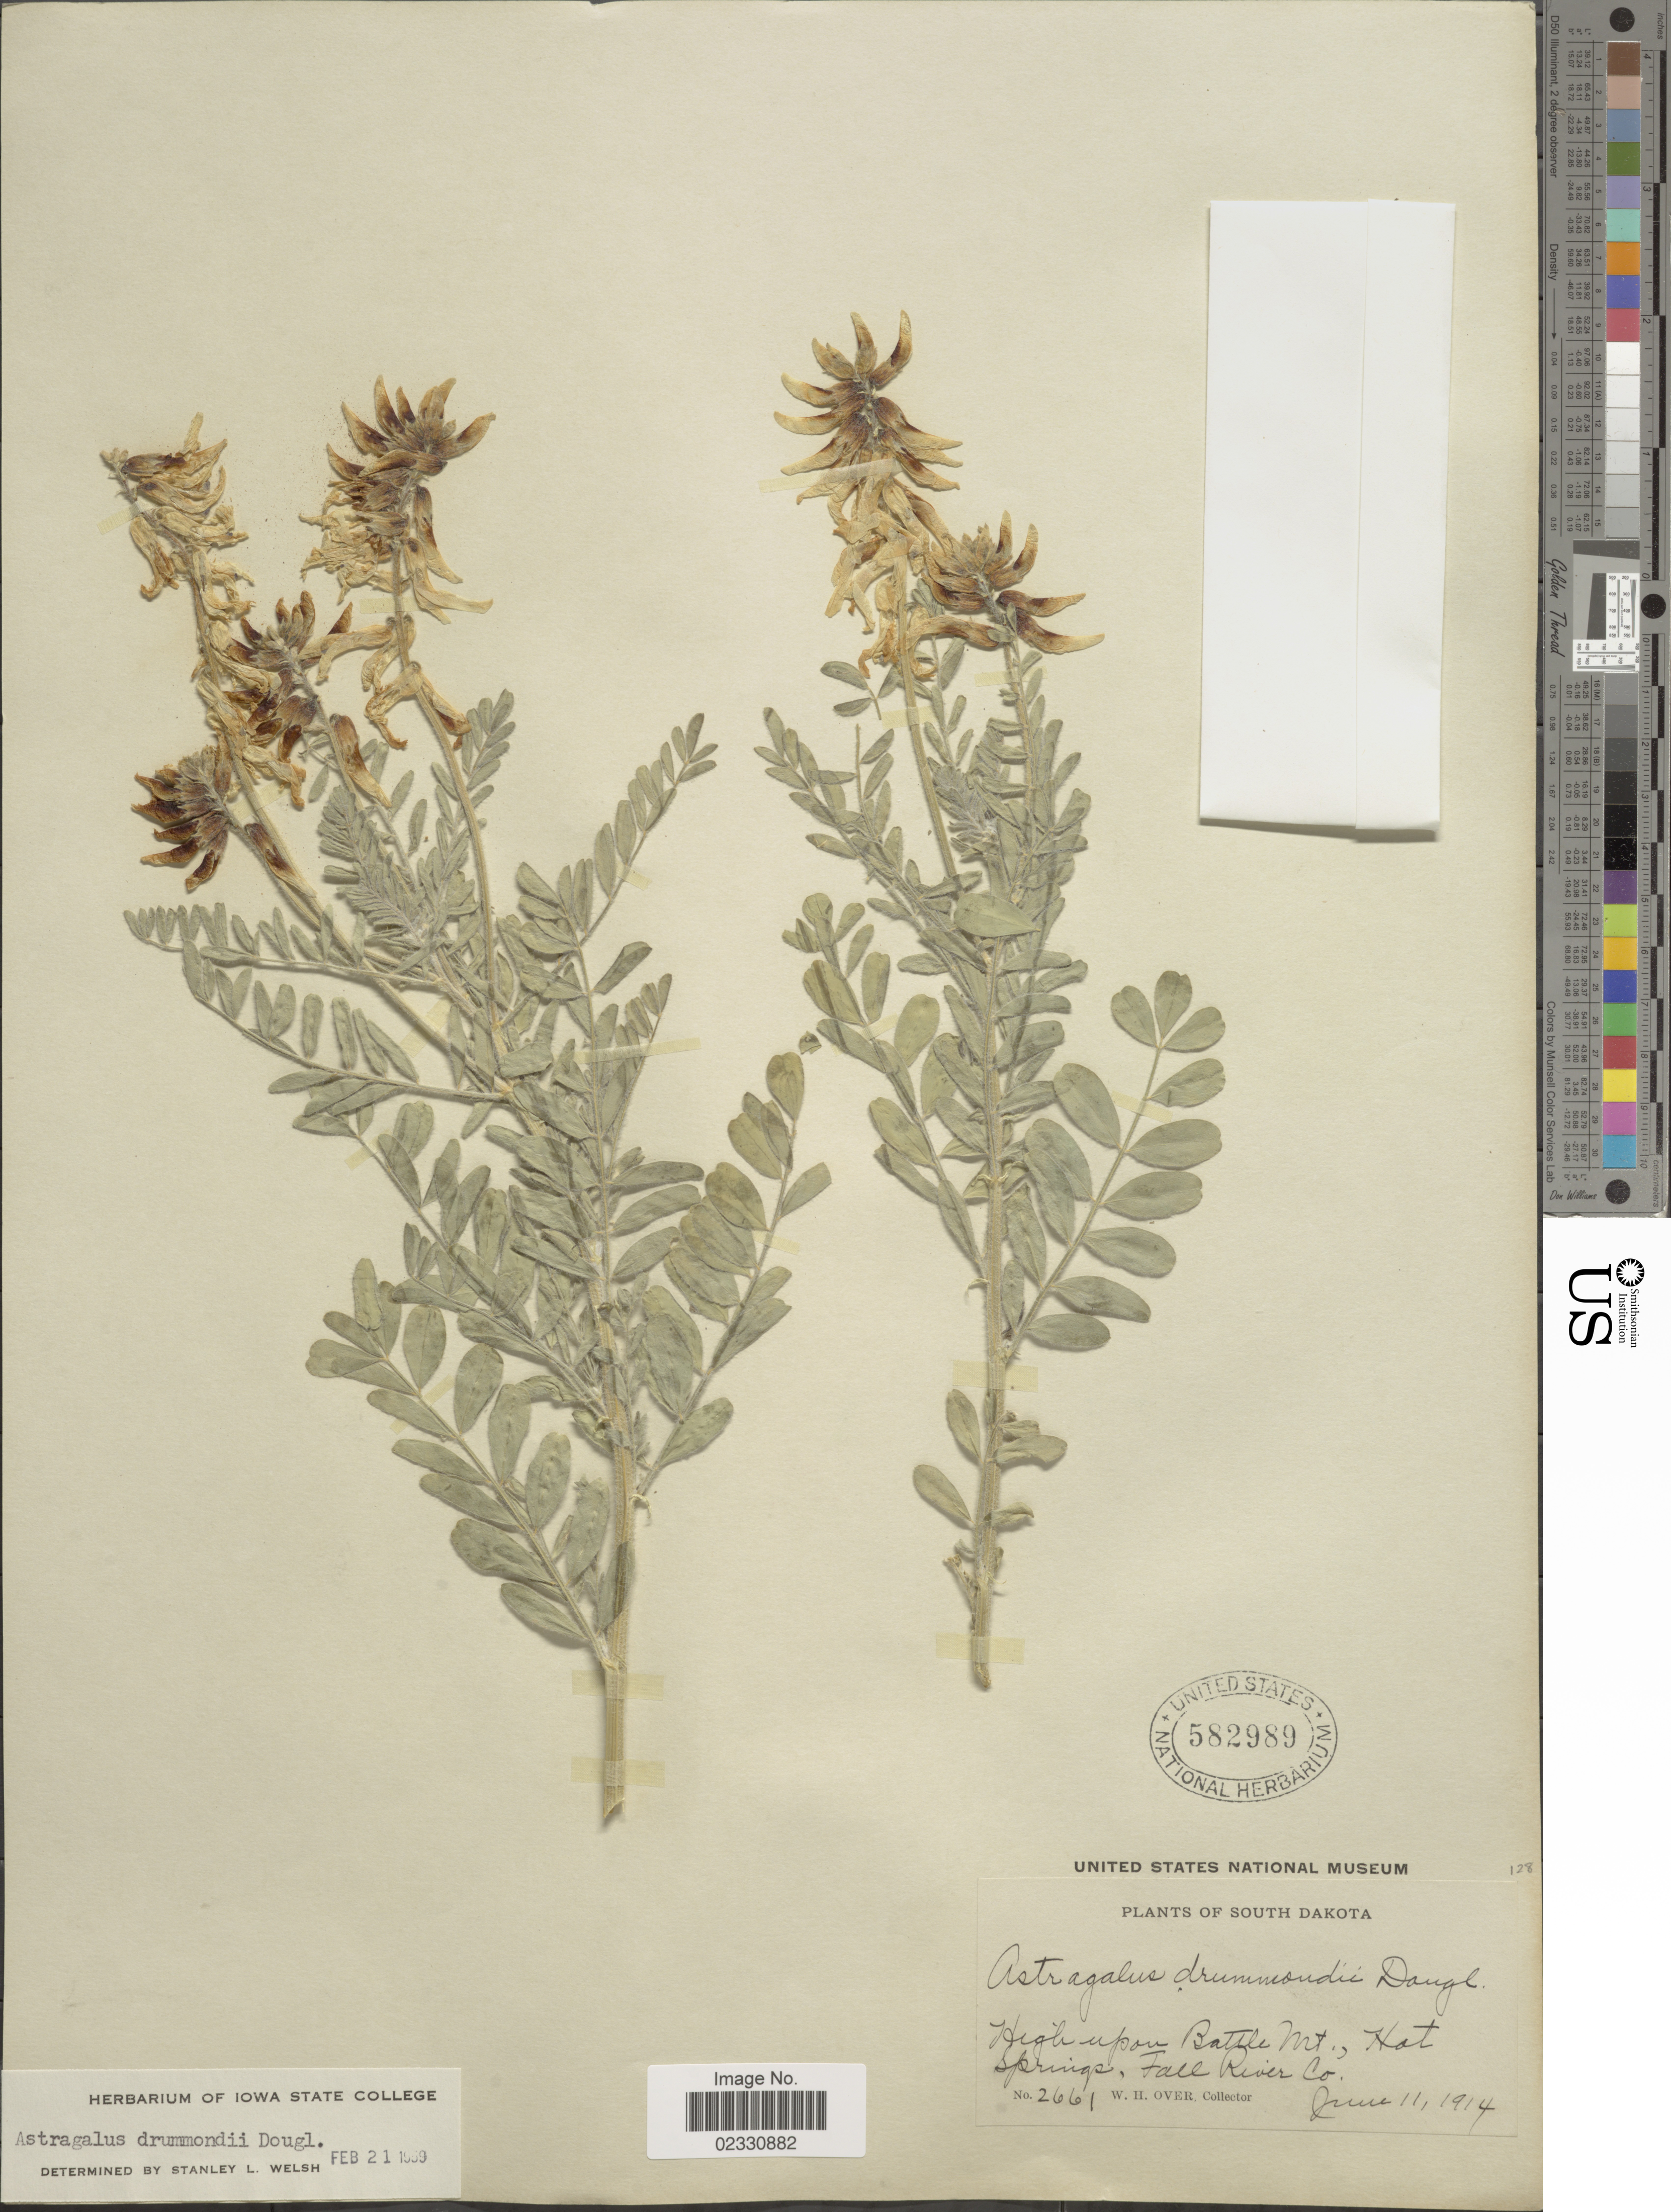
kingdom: Plantae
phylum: Tracheophyta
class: Magnoliopsida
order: Fabales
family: Fabaceae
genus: Astragalus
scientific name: Astragalus drummondii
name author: Hook.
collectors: W. Over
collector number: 2661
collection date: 1914-06-11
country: United States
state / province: South Dakota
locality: High upon Battle Mt., Hot Springs, Fall River Co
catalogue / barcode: US 582989